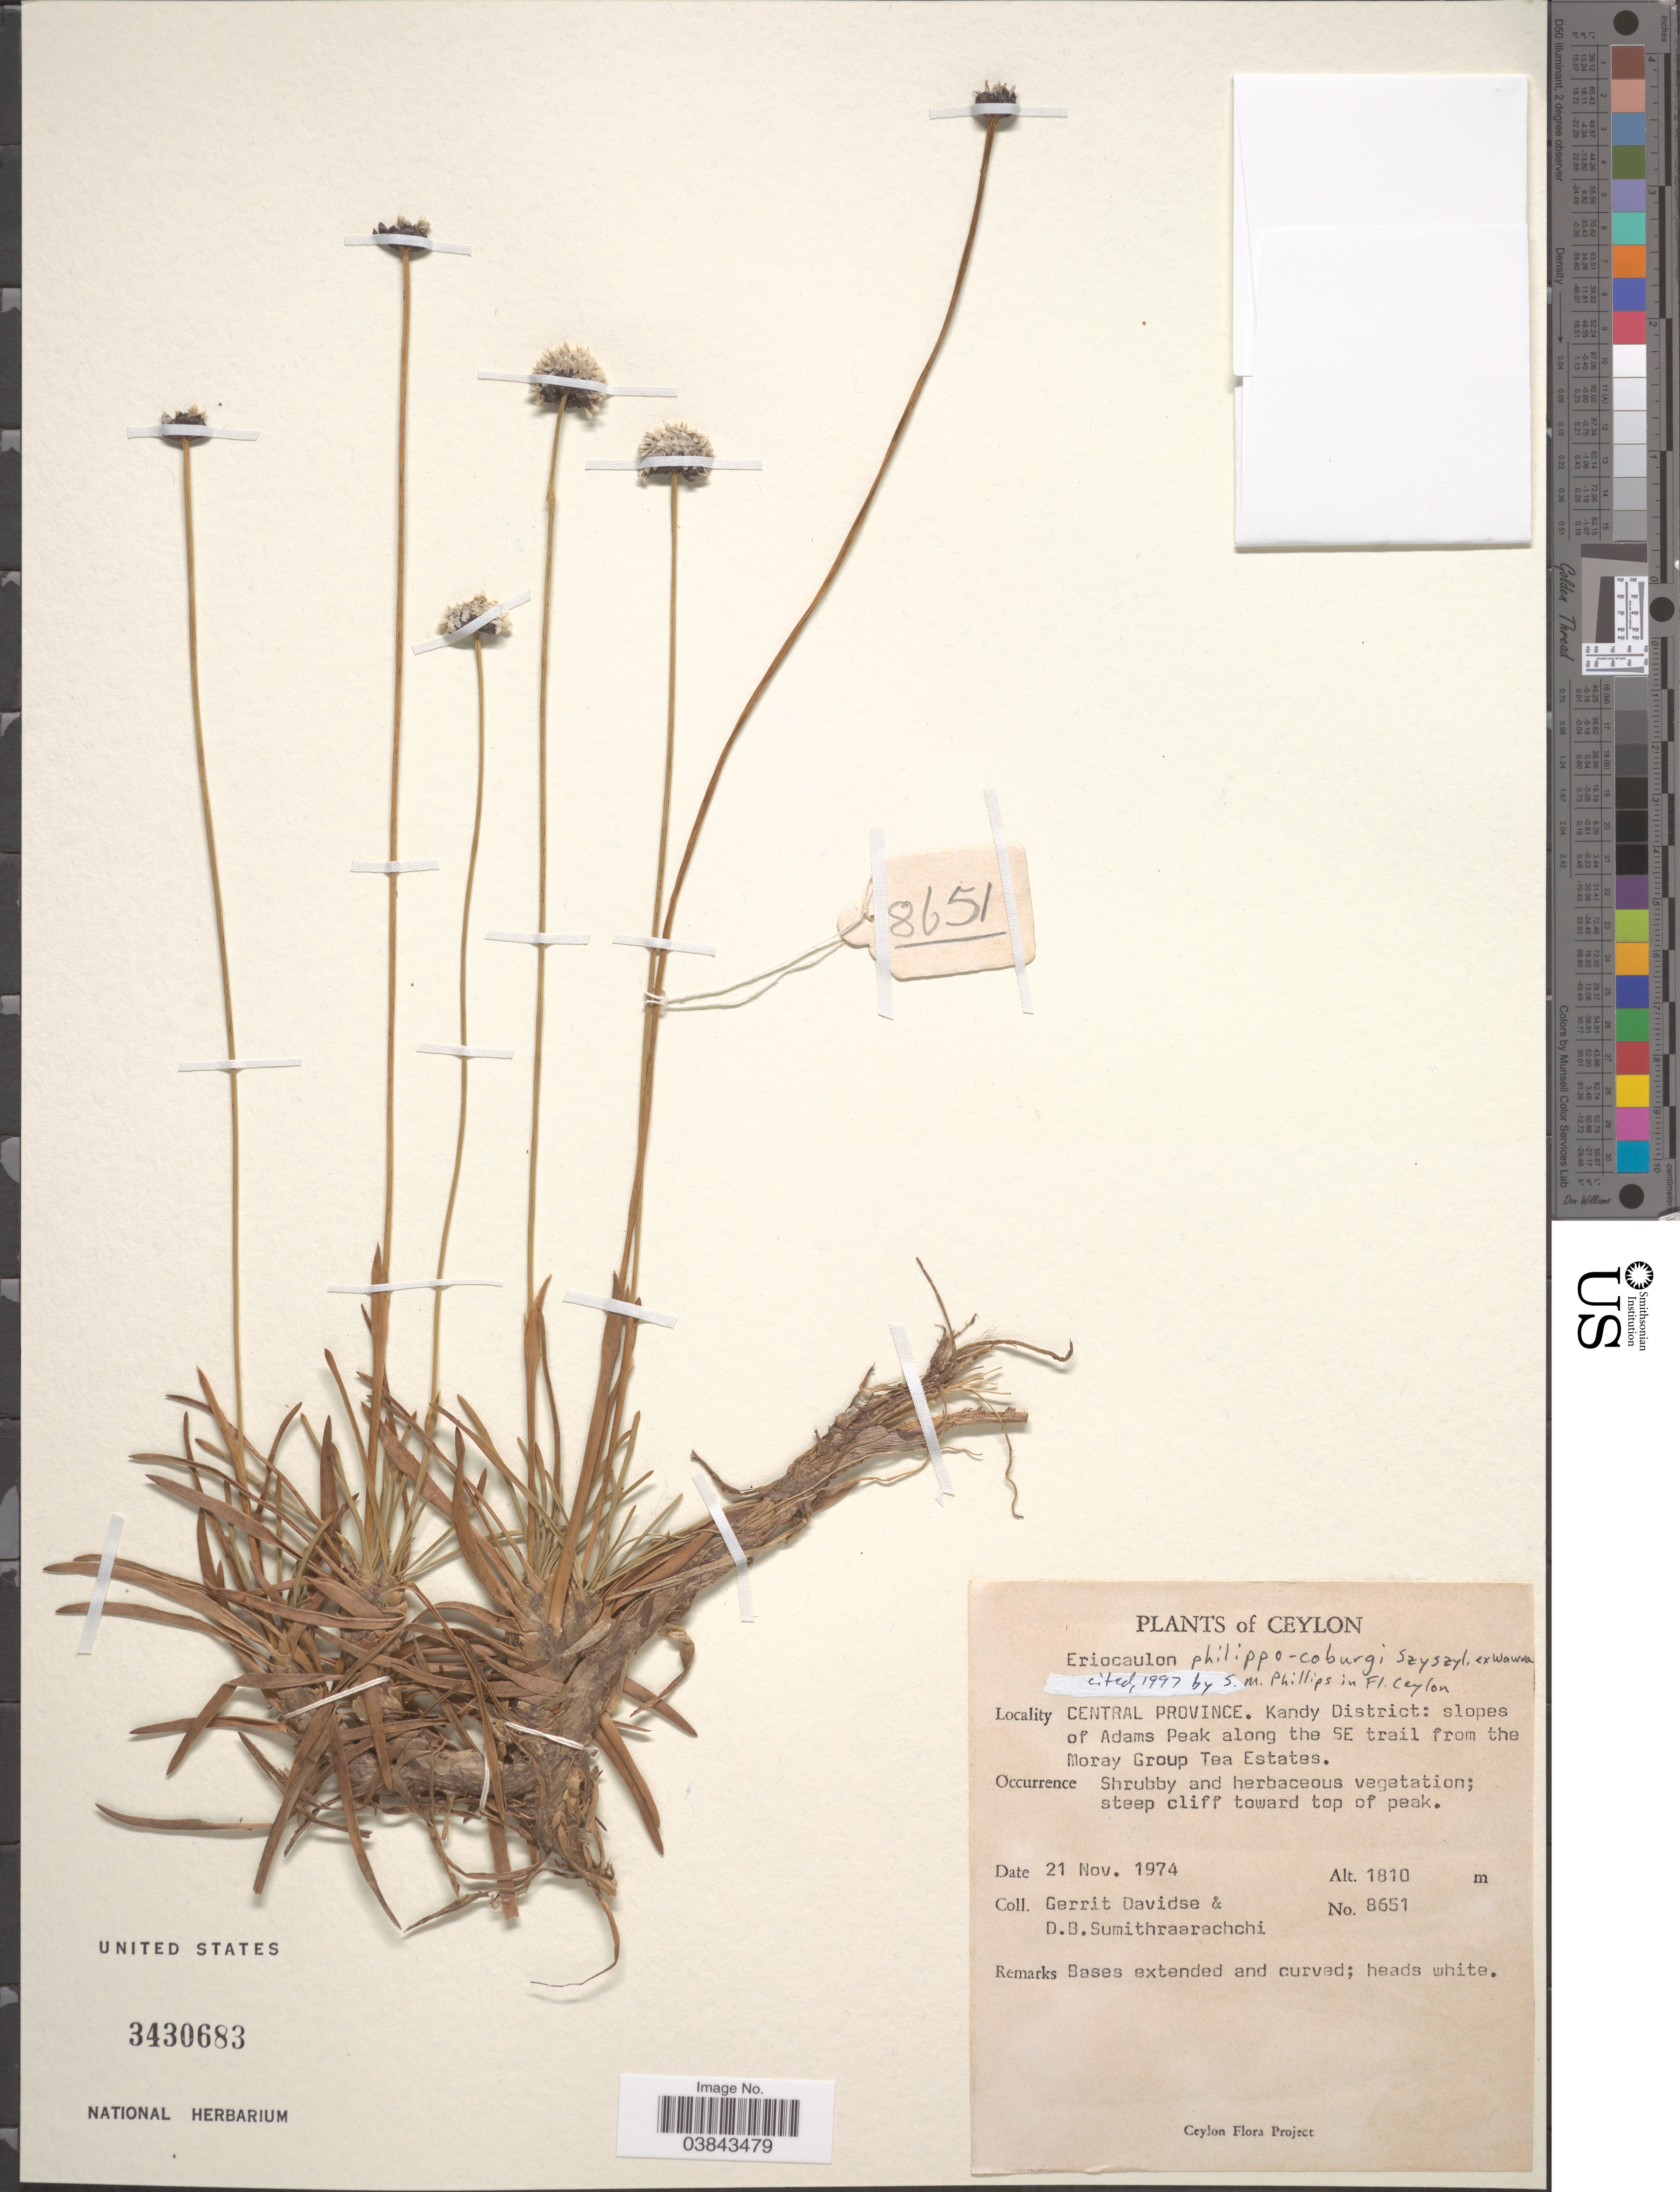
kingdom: Plantae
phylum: Tracheophyta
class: Liliopsida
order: Poales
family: Eriocaulaceae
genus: Eriocaulon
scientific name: Eriocaulon philippo-coburgii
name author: Szyszyl. ex Wawra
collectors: G. Davidse & D. B. Sumithraarachchi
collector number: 8651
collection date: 1974-11-21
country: Sri Lanka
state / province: Central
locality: Ceylon. Central Province. Kandy District: slopes of Adams Peak along the SE trail from the Moray Group Tea Estates.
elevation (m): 1810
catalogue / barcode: US 3430683